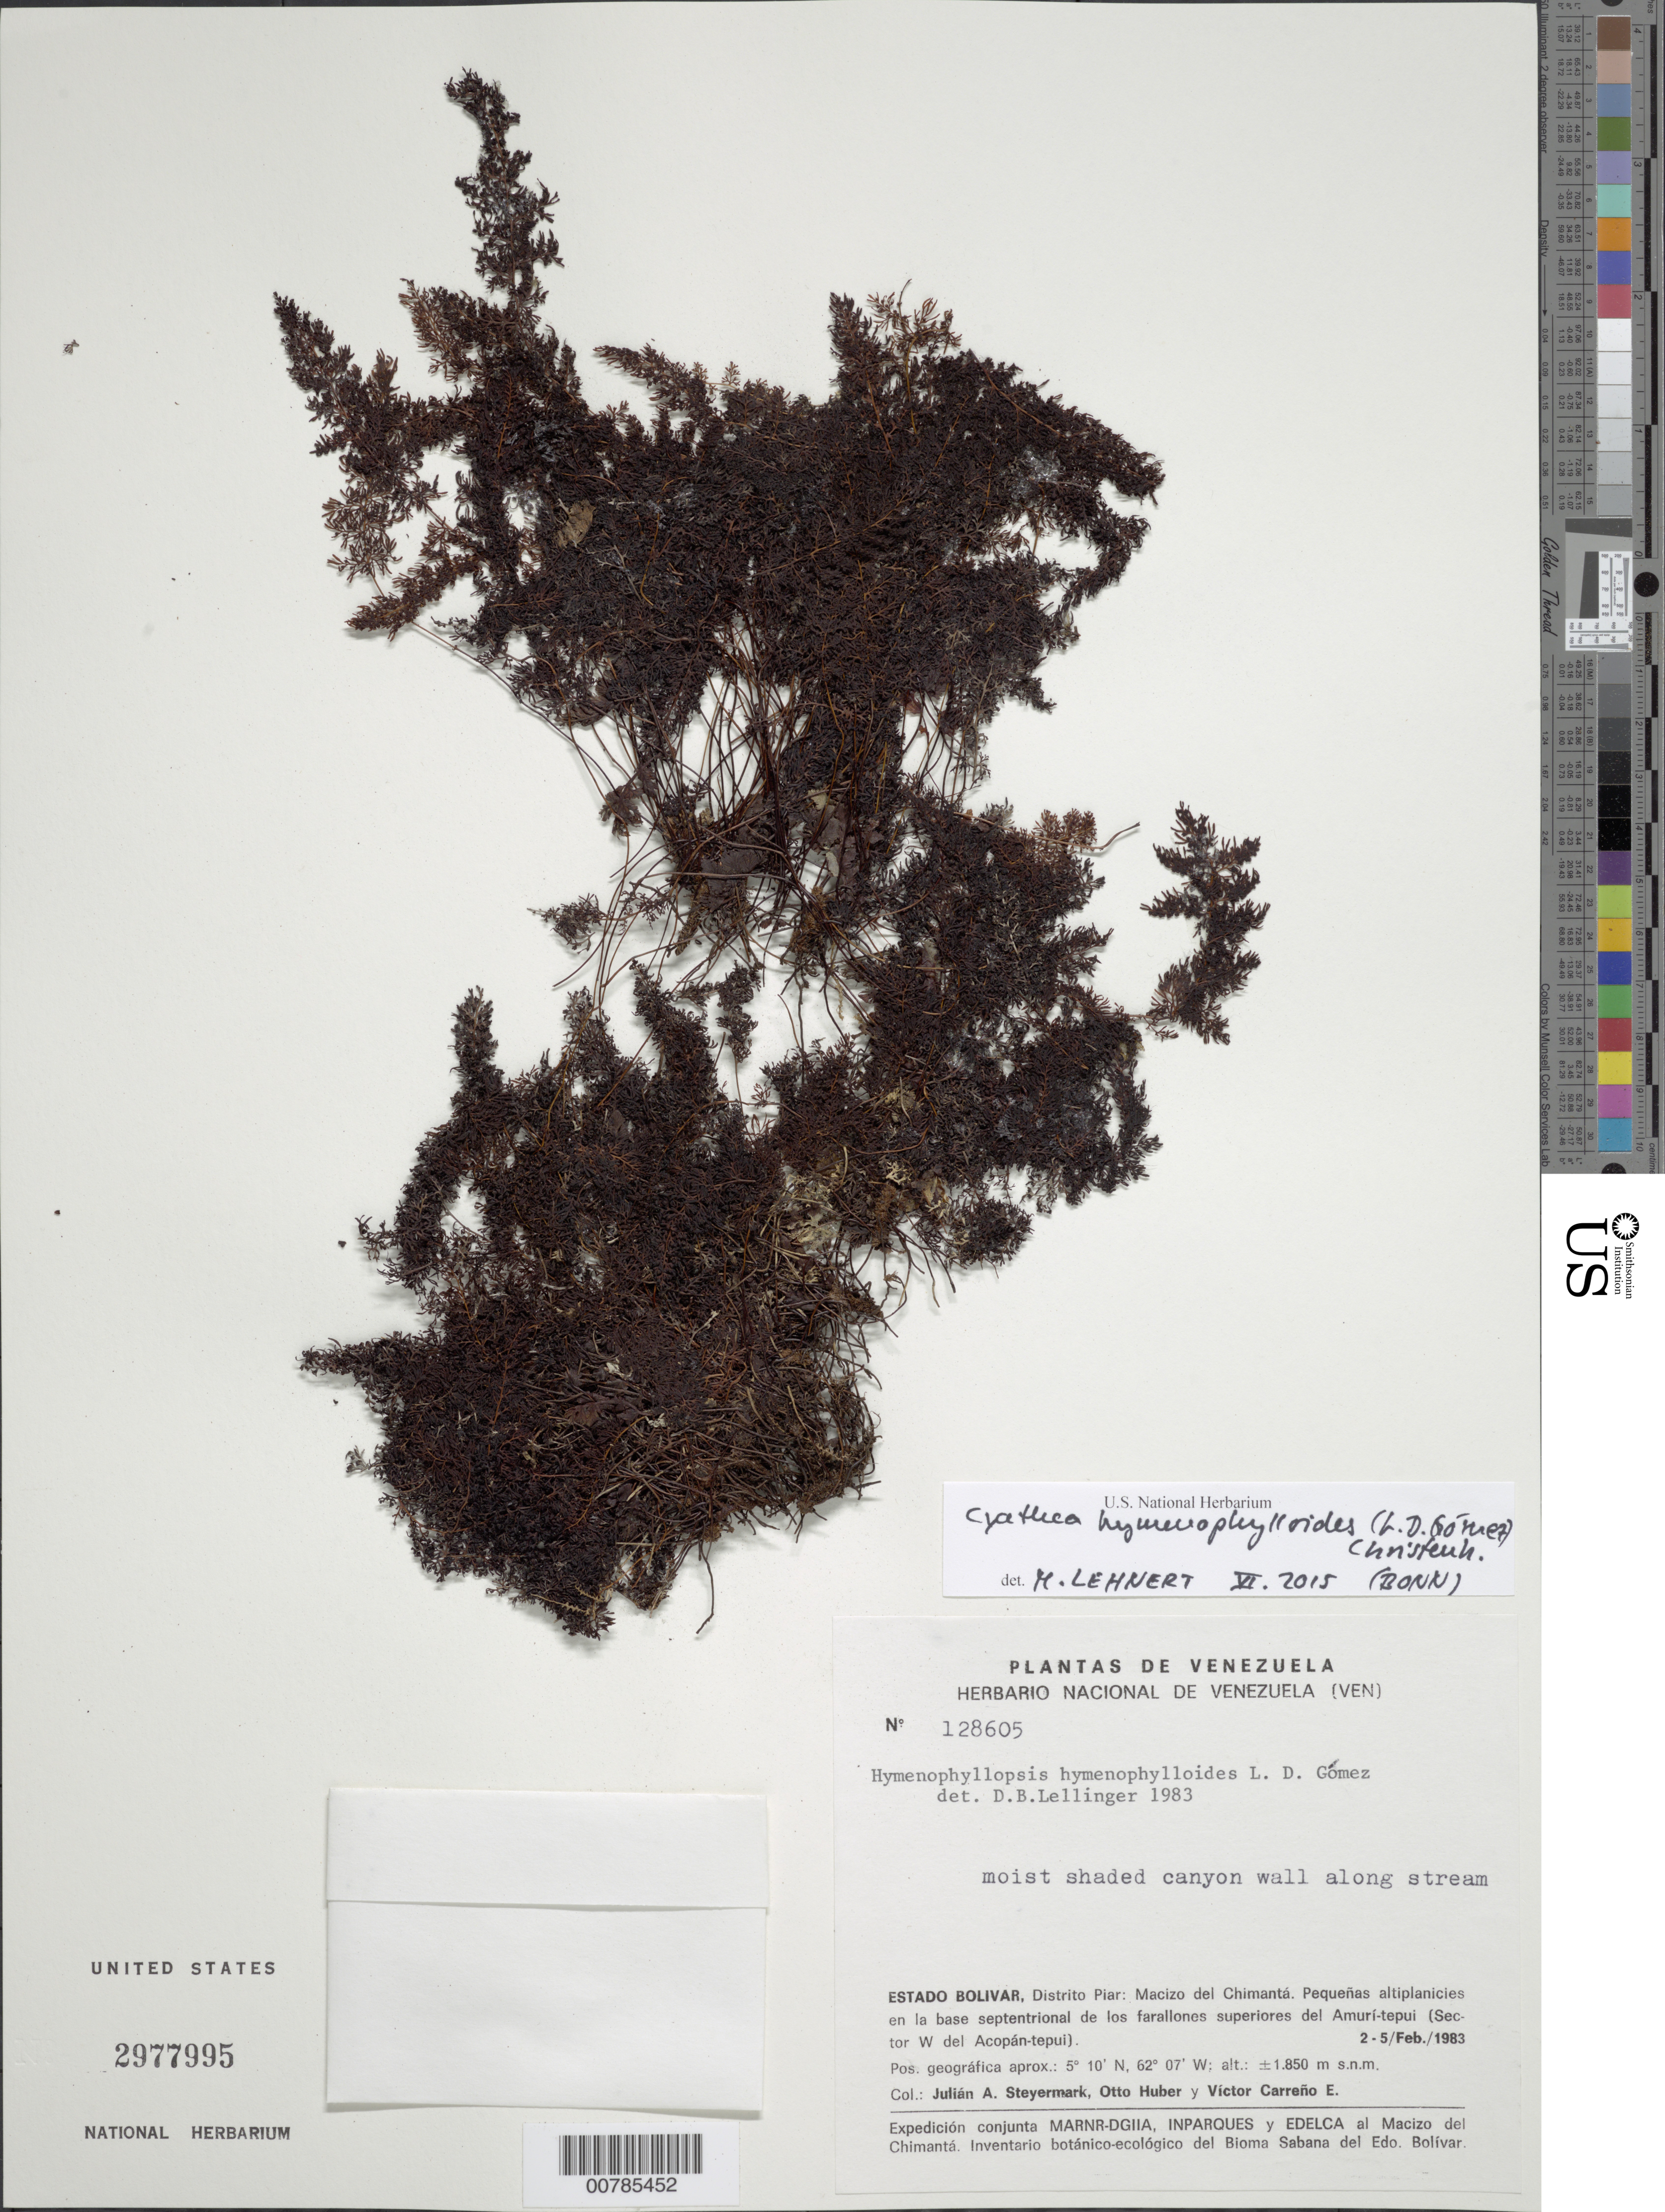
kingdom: Plantae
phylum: Tracheophyta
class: Polypodiopsida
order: Cyatheales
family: Cyatheaceae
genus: Cyathea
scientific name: Cyathea hymenophylloides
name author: (L.D. Gómez) Christenh.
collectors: J. Steyermark, O. Huber & V. Carreño E.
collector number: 128605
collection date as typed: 2-Feb-83 to 5-Feb-83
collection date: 1983-02-02/1983-02-05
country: Venezuela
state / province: Bolívar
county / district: Piar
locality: Macizo del Chimantá, Amuí-tepuí (Sector W del Acopán-tepuí)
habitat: Moist shaded base of canyon along stream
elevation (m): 1850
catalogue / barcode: US 2977995